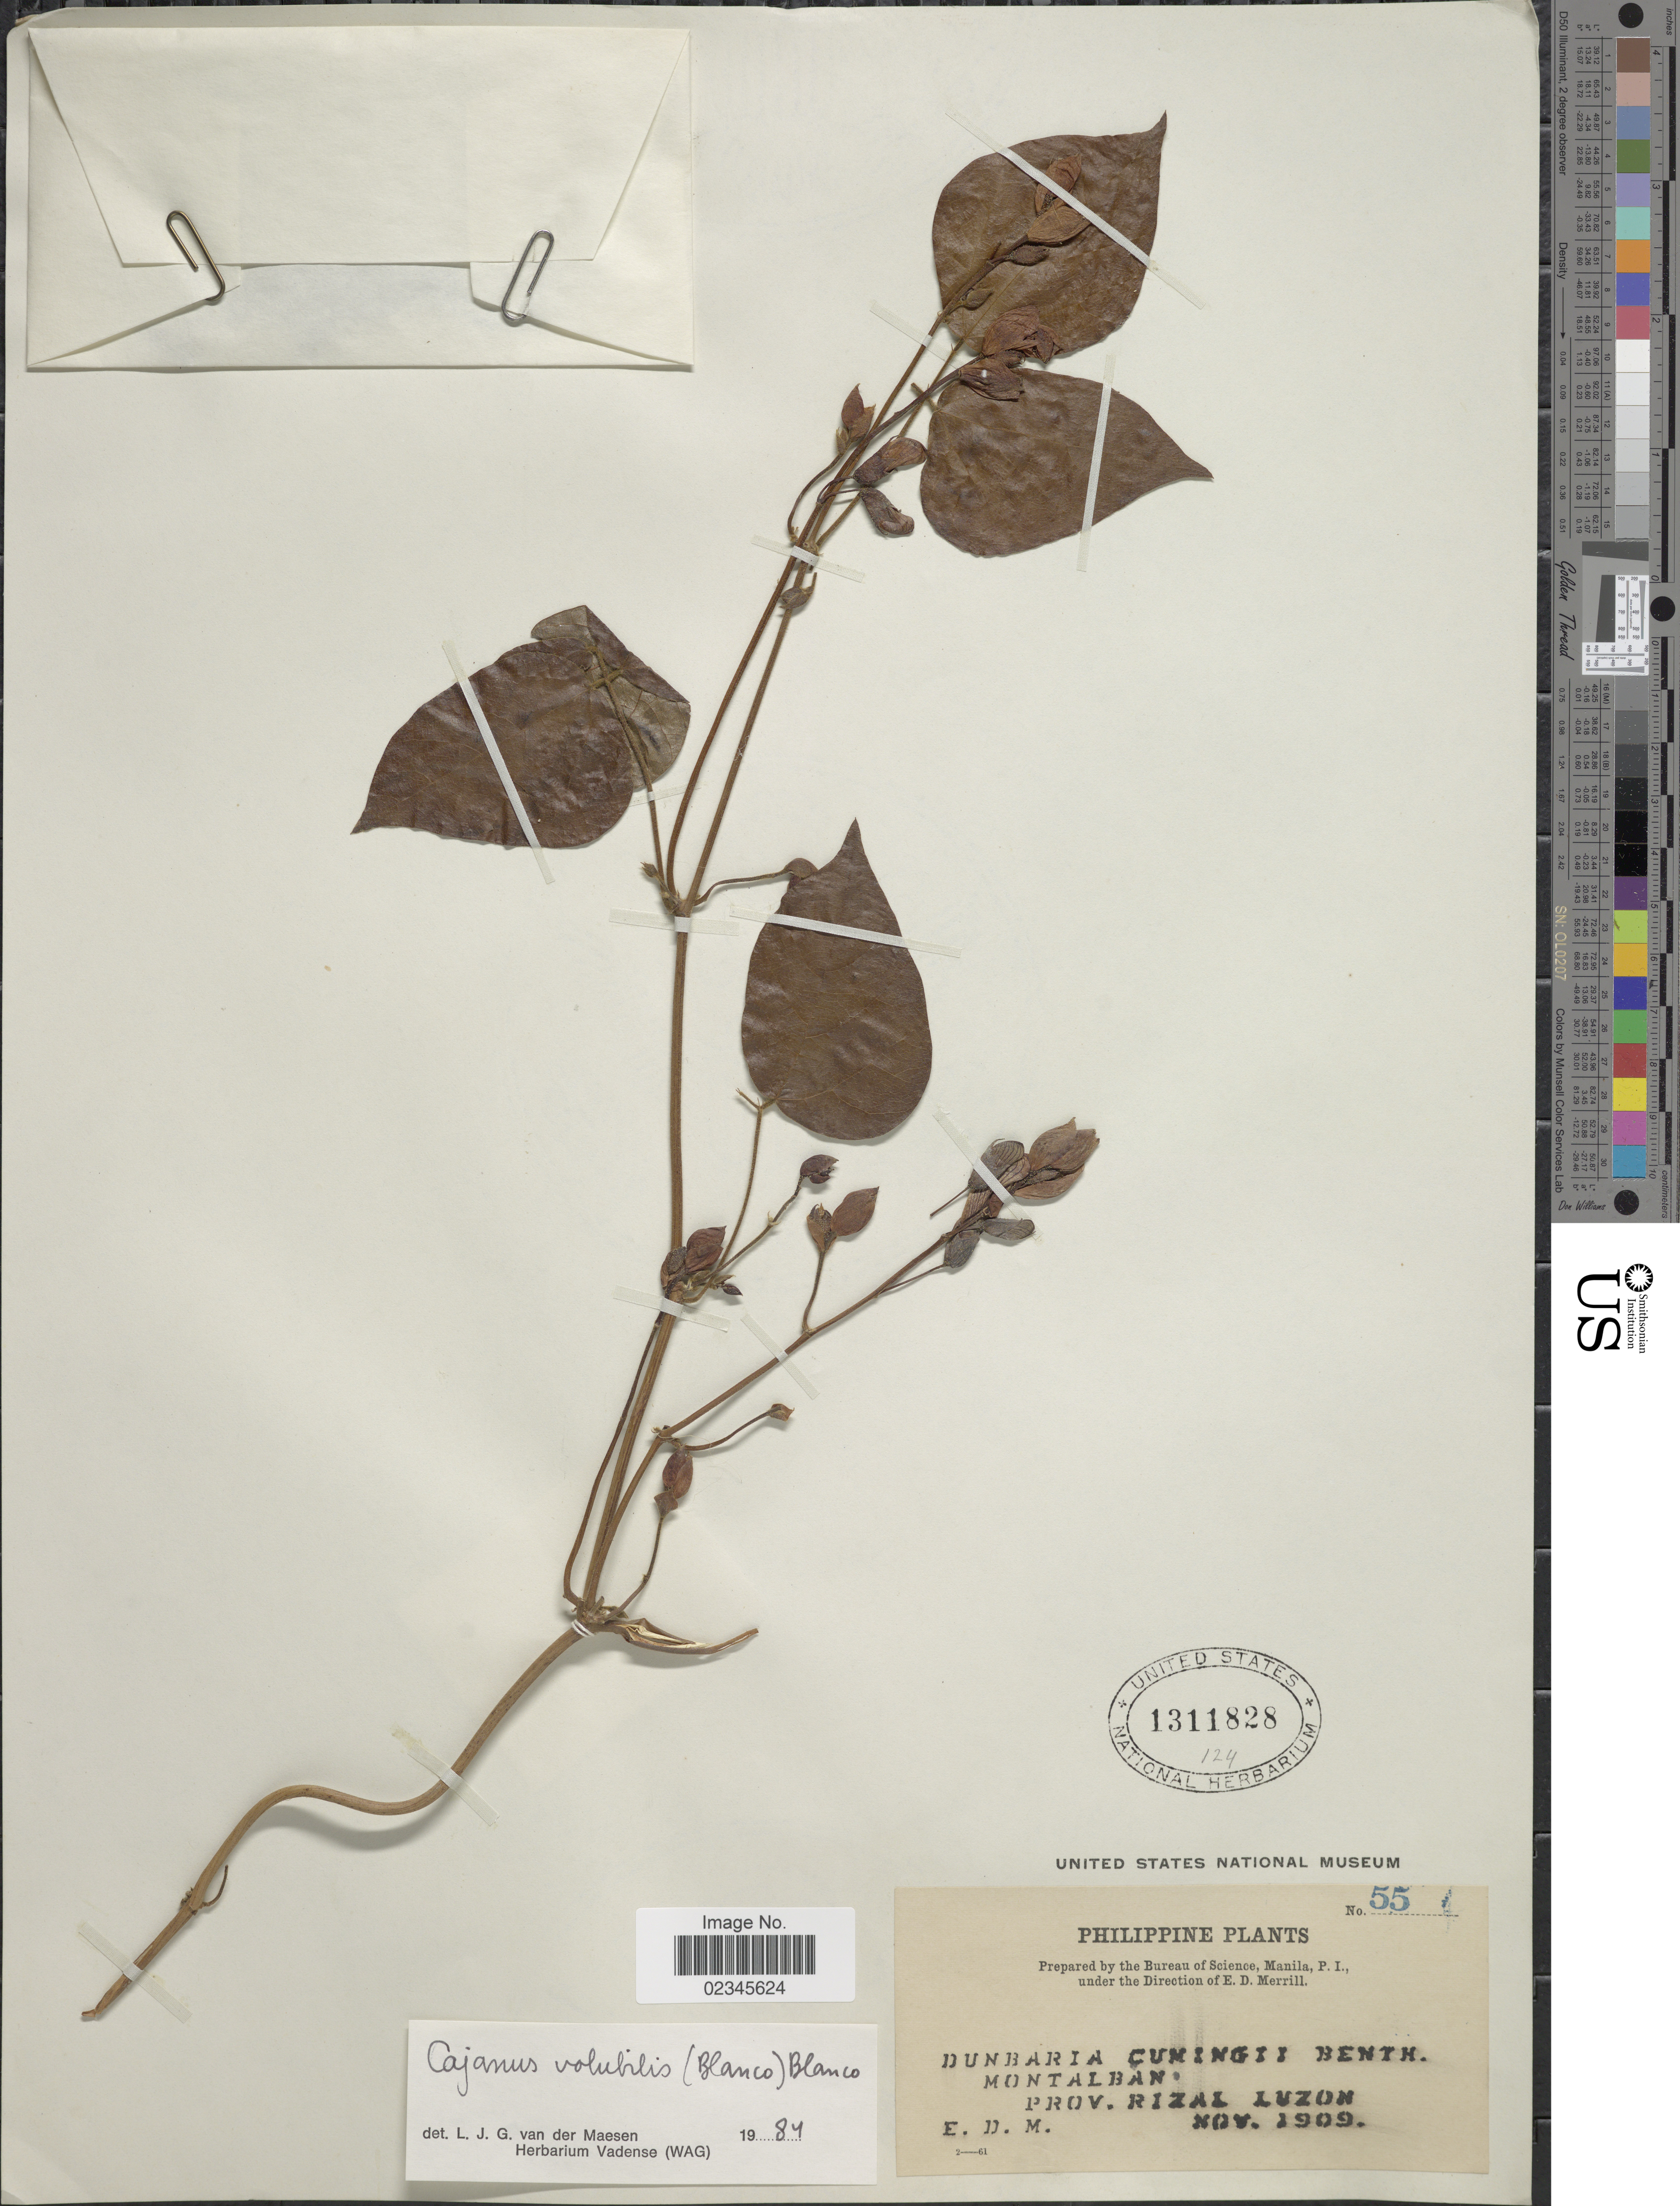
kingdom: Plantae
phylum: Tracheophyta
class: Magnoliopsida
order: Fabales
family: Fabaceae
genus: Cajanus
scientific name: Cajanus volubilis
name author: (Blanco) Blanco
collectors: E. D. Merrill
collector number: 55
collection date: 1909-11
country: Philippines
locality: Montalban. Prov. Rizal, Luzon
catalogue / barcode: US 1311828